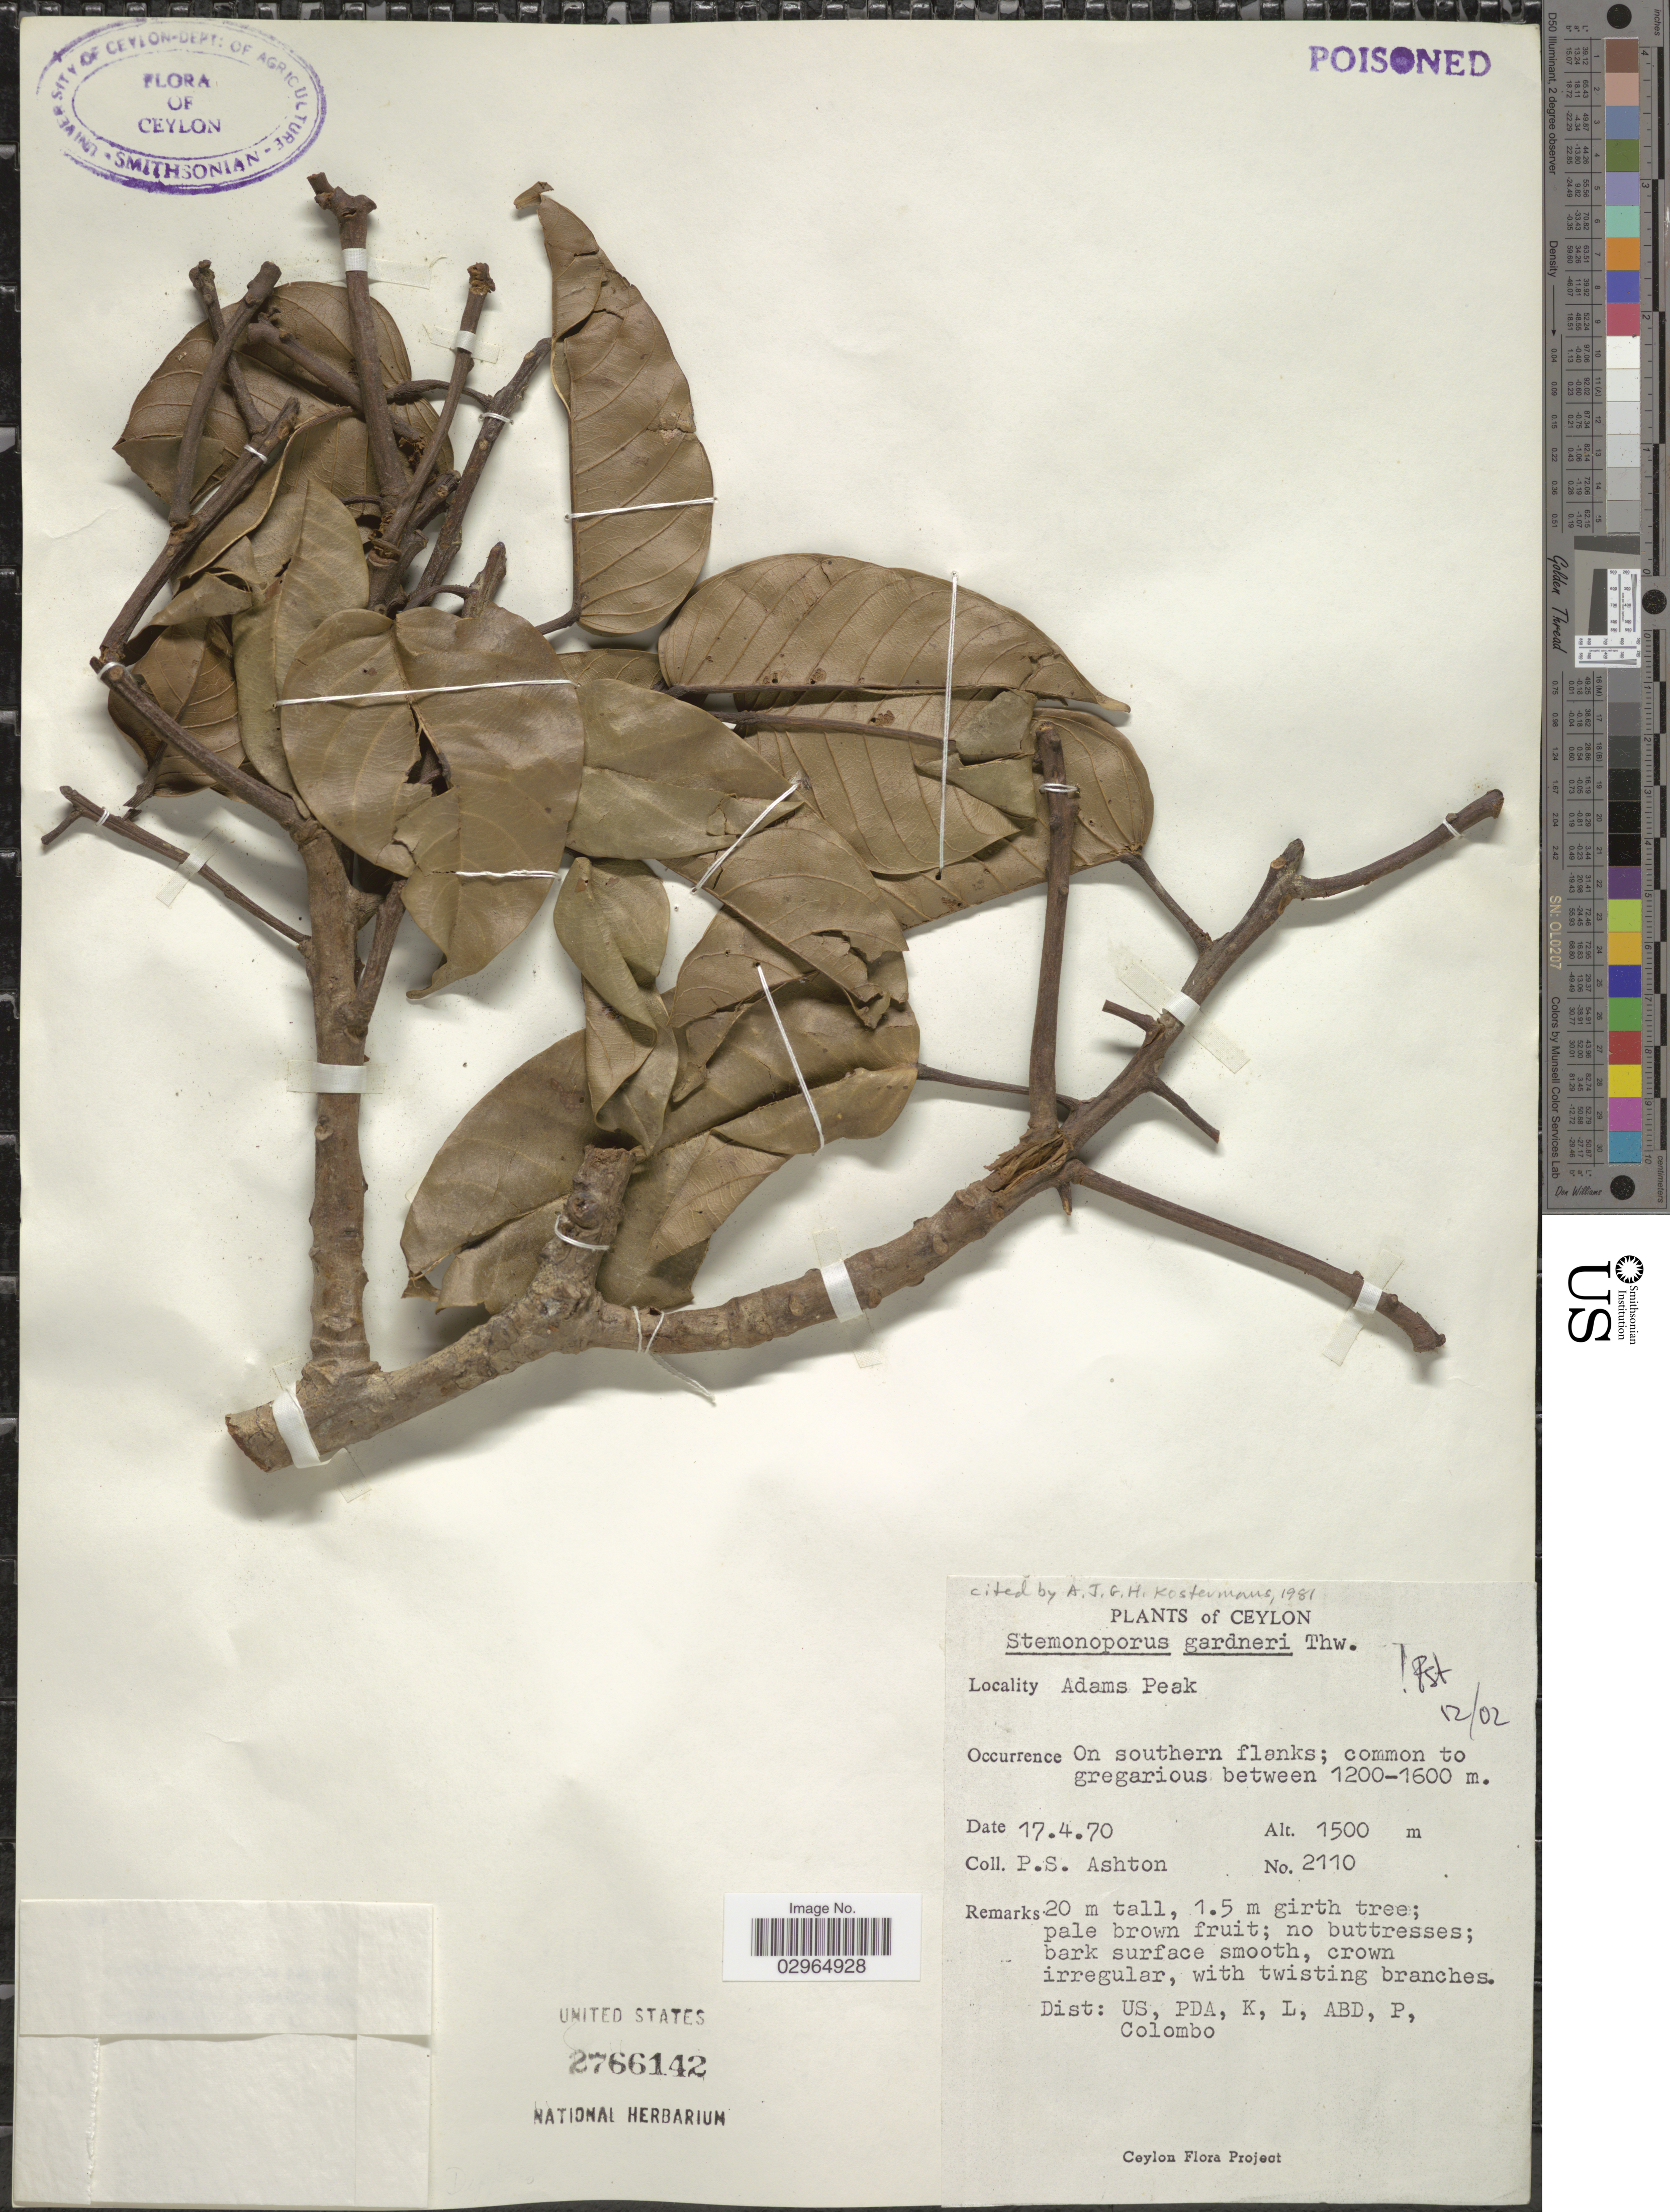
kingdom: Plantae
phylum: Tracheophyta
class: Magnoliopsida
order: Malvales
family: Dipterocarpaceae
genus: Stemonoporus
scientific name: Stemonoporus gardneri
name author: Thwaites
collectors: P. S. Ashton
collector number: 2110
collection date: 1970-04-17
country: Sri Lanka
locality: Ceylon. Adams Peak. On southern flanks.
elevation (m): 1500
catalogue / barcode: US 276142